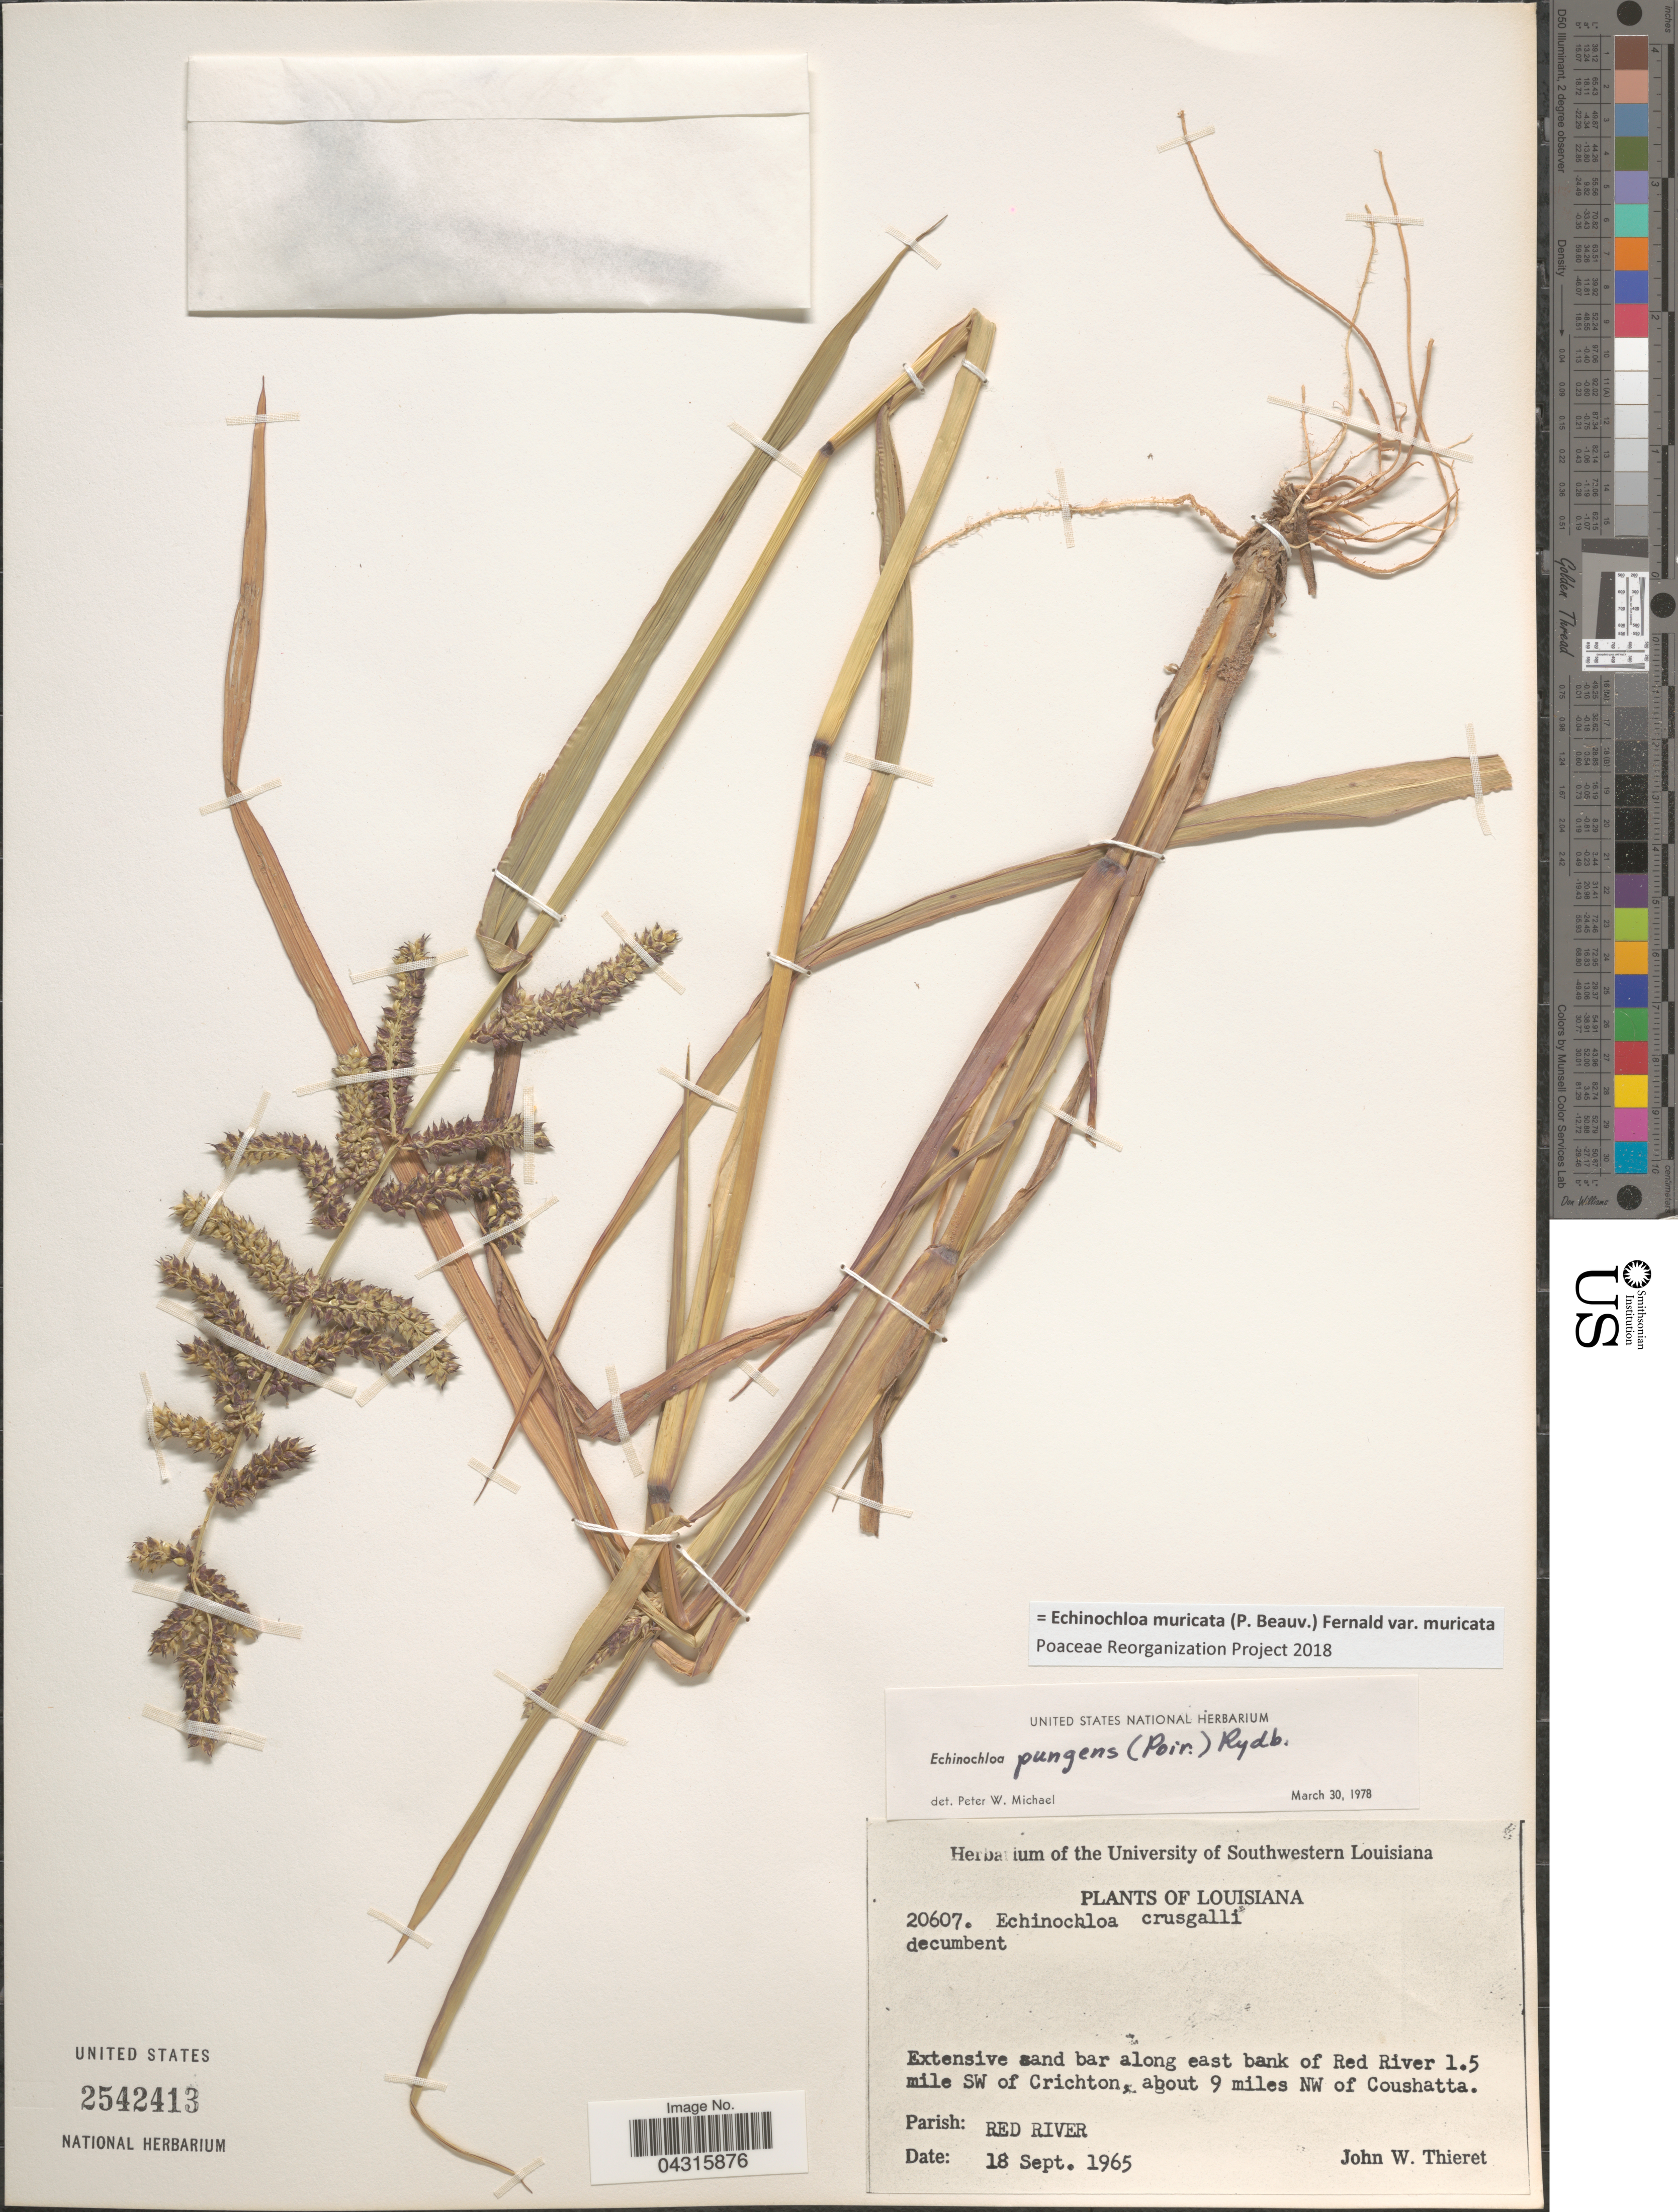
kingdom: Plantae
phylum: Tracheophyta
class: Liliopsida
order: Poales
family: Poaceae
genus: Echinochloa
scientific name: Echinochloa muricata var. muricata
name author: (P. Beauv.) Fernald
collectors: J. W. Thieret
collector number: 20607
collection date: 1965-09-18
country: United States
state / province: Louisiana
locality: Extensive sand bar along east bank of Red River 1.5 mile SW of Crichton, about 9 miles NW of Coushatta. Parish: Red River.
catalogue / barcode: US 2542413